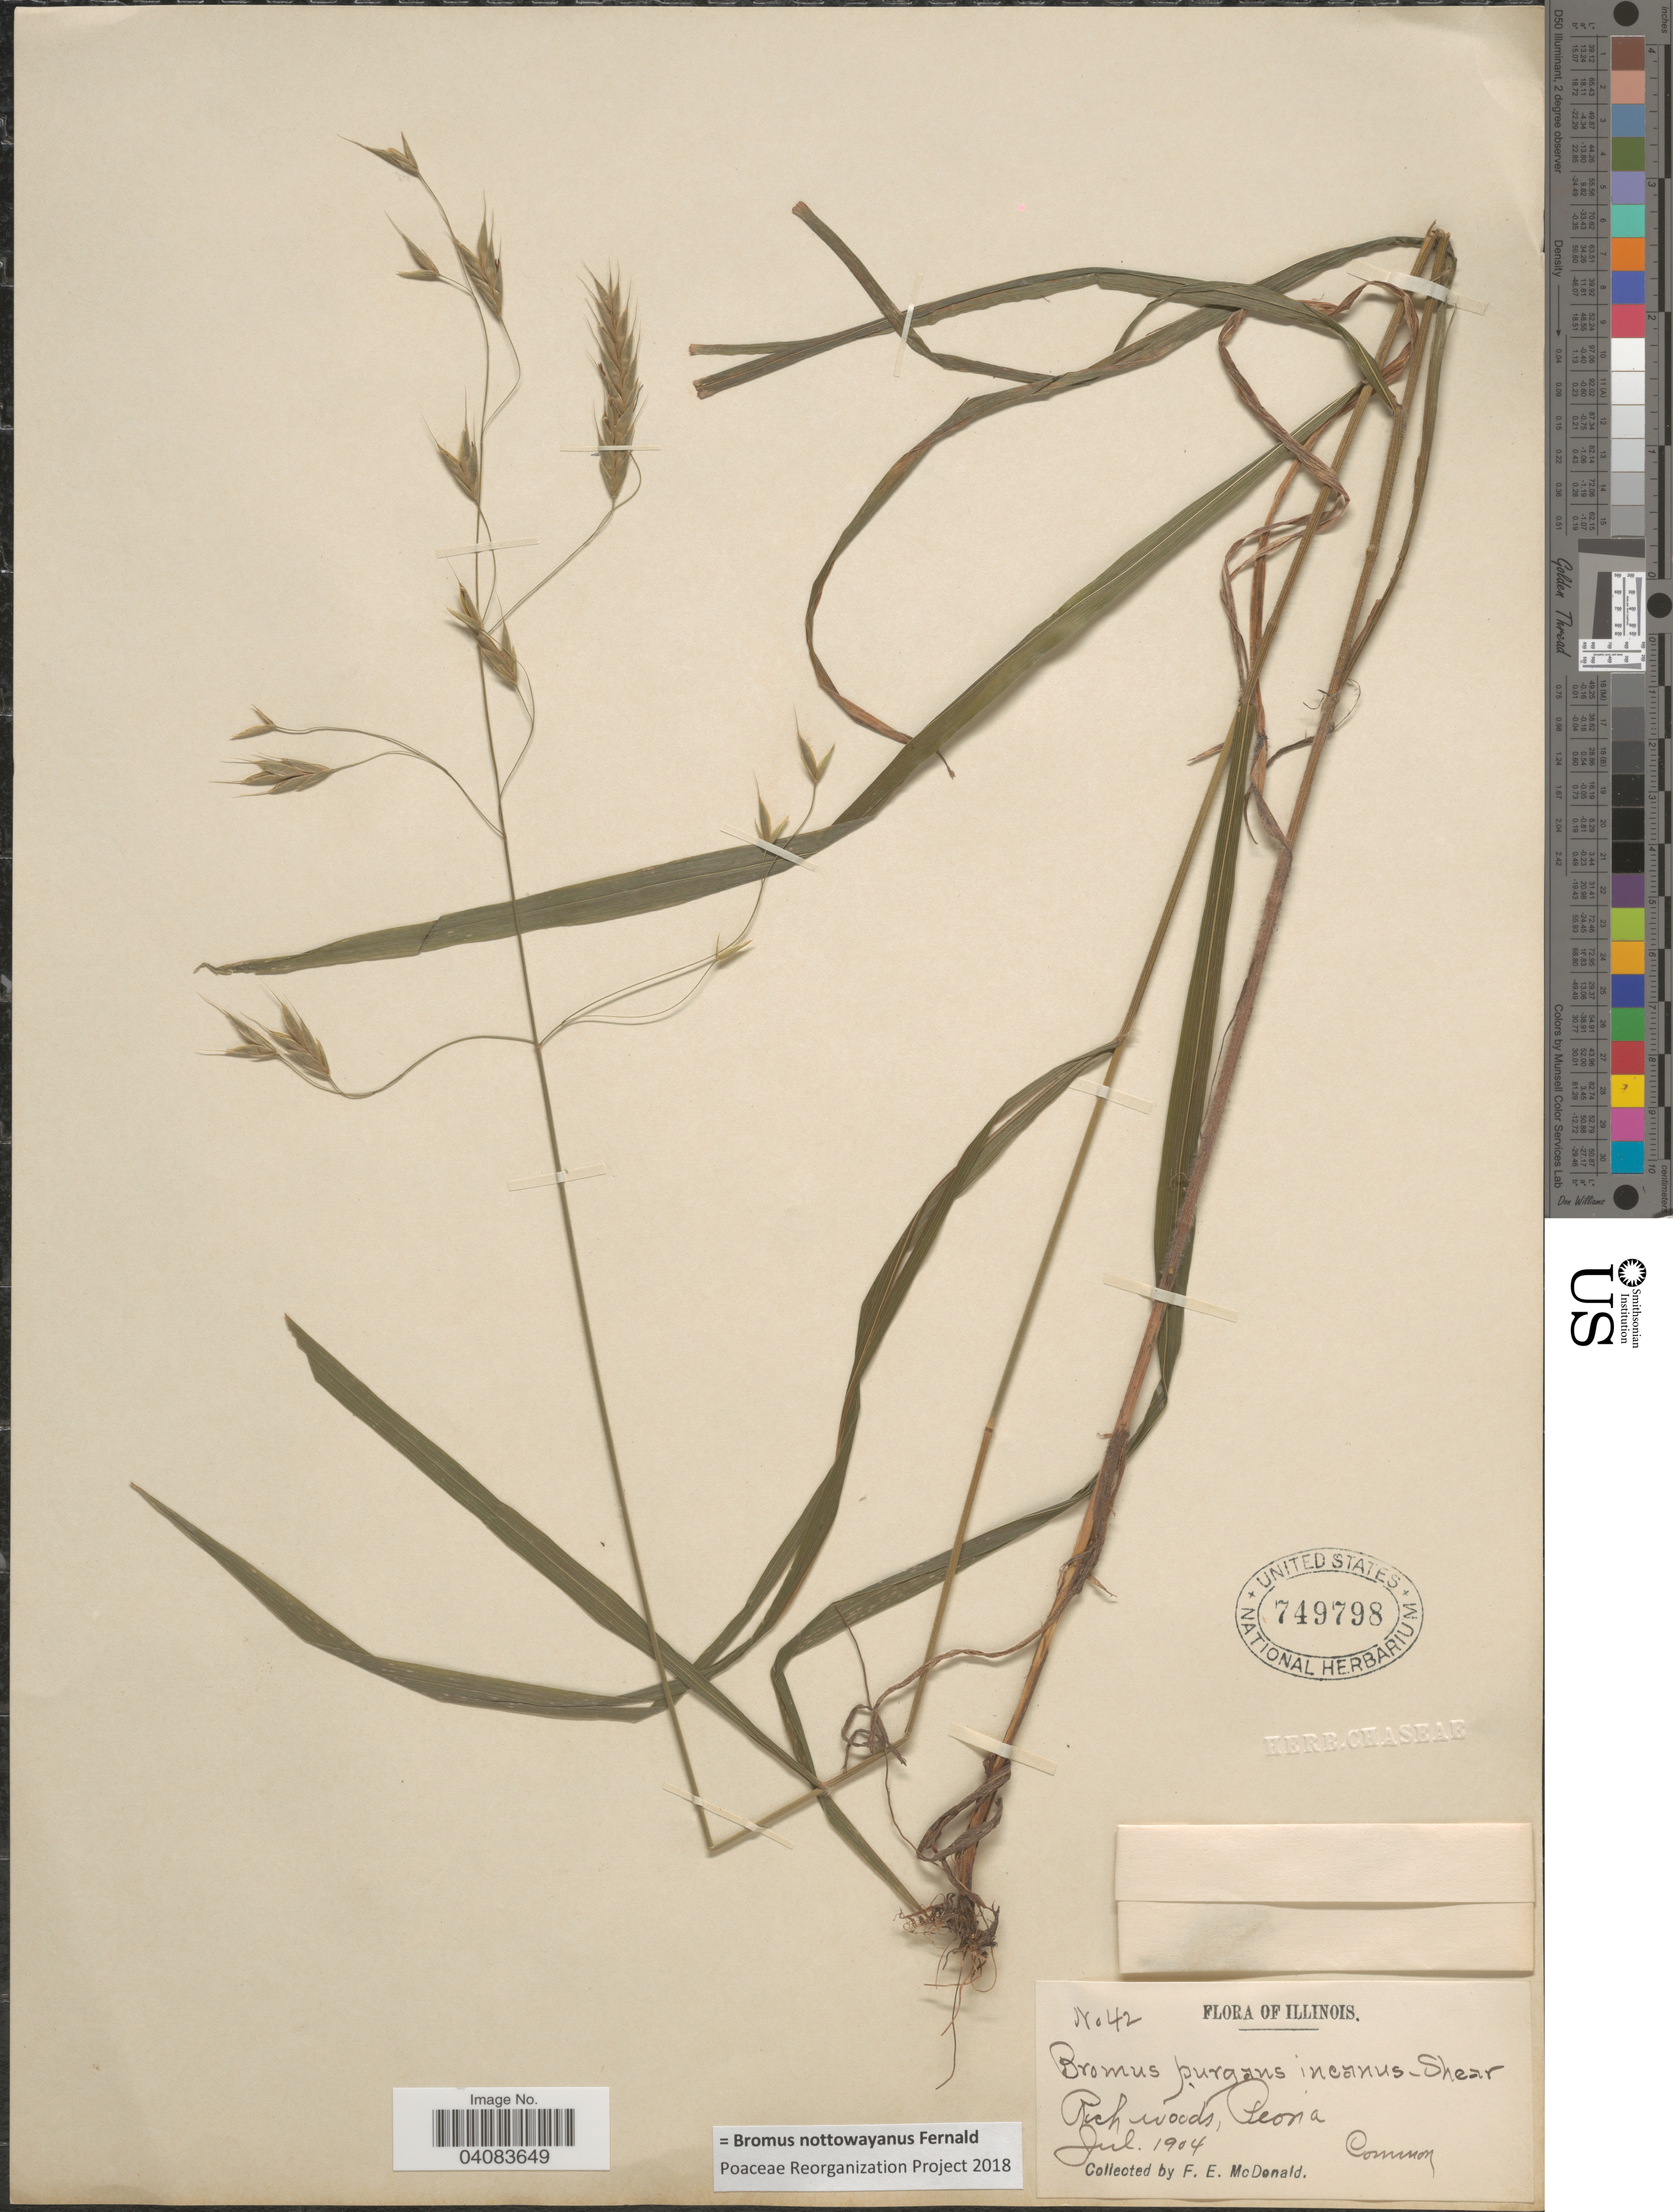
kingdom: Plantae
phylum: Tracheophyta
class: Liliopsida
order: Poales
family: Poaceae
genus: Bromus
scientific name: Bromus nottawayanus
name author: Fernald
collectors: F. E. McDonald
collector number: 42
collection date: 1904-07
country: United States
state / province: Illinois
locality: Peoria.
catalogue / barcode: US 749798